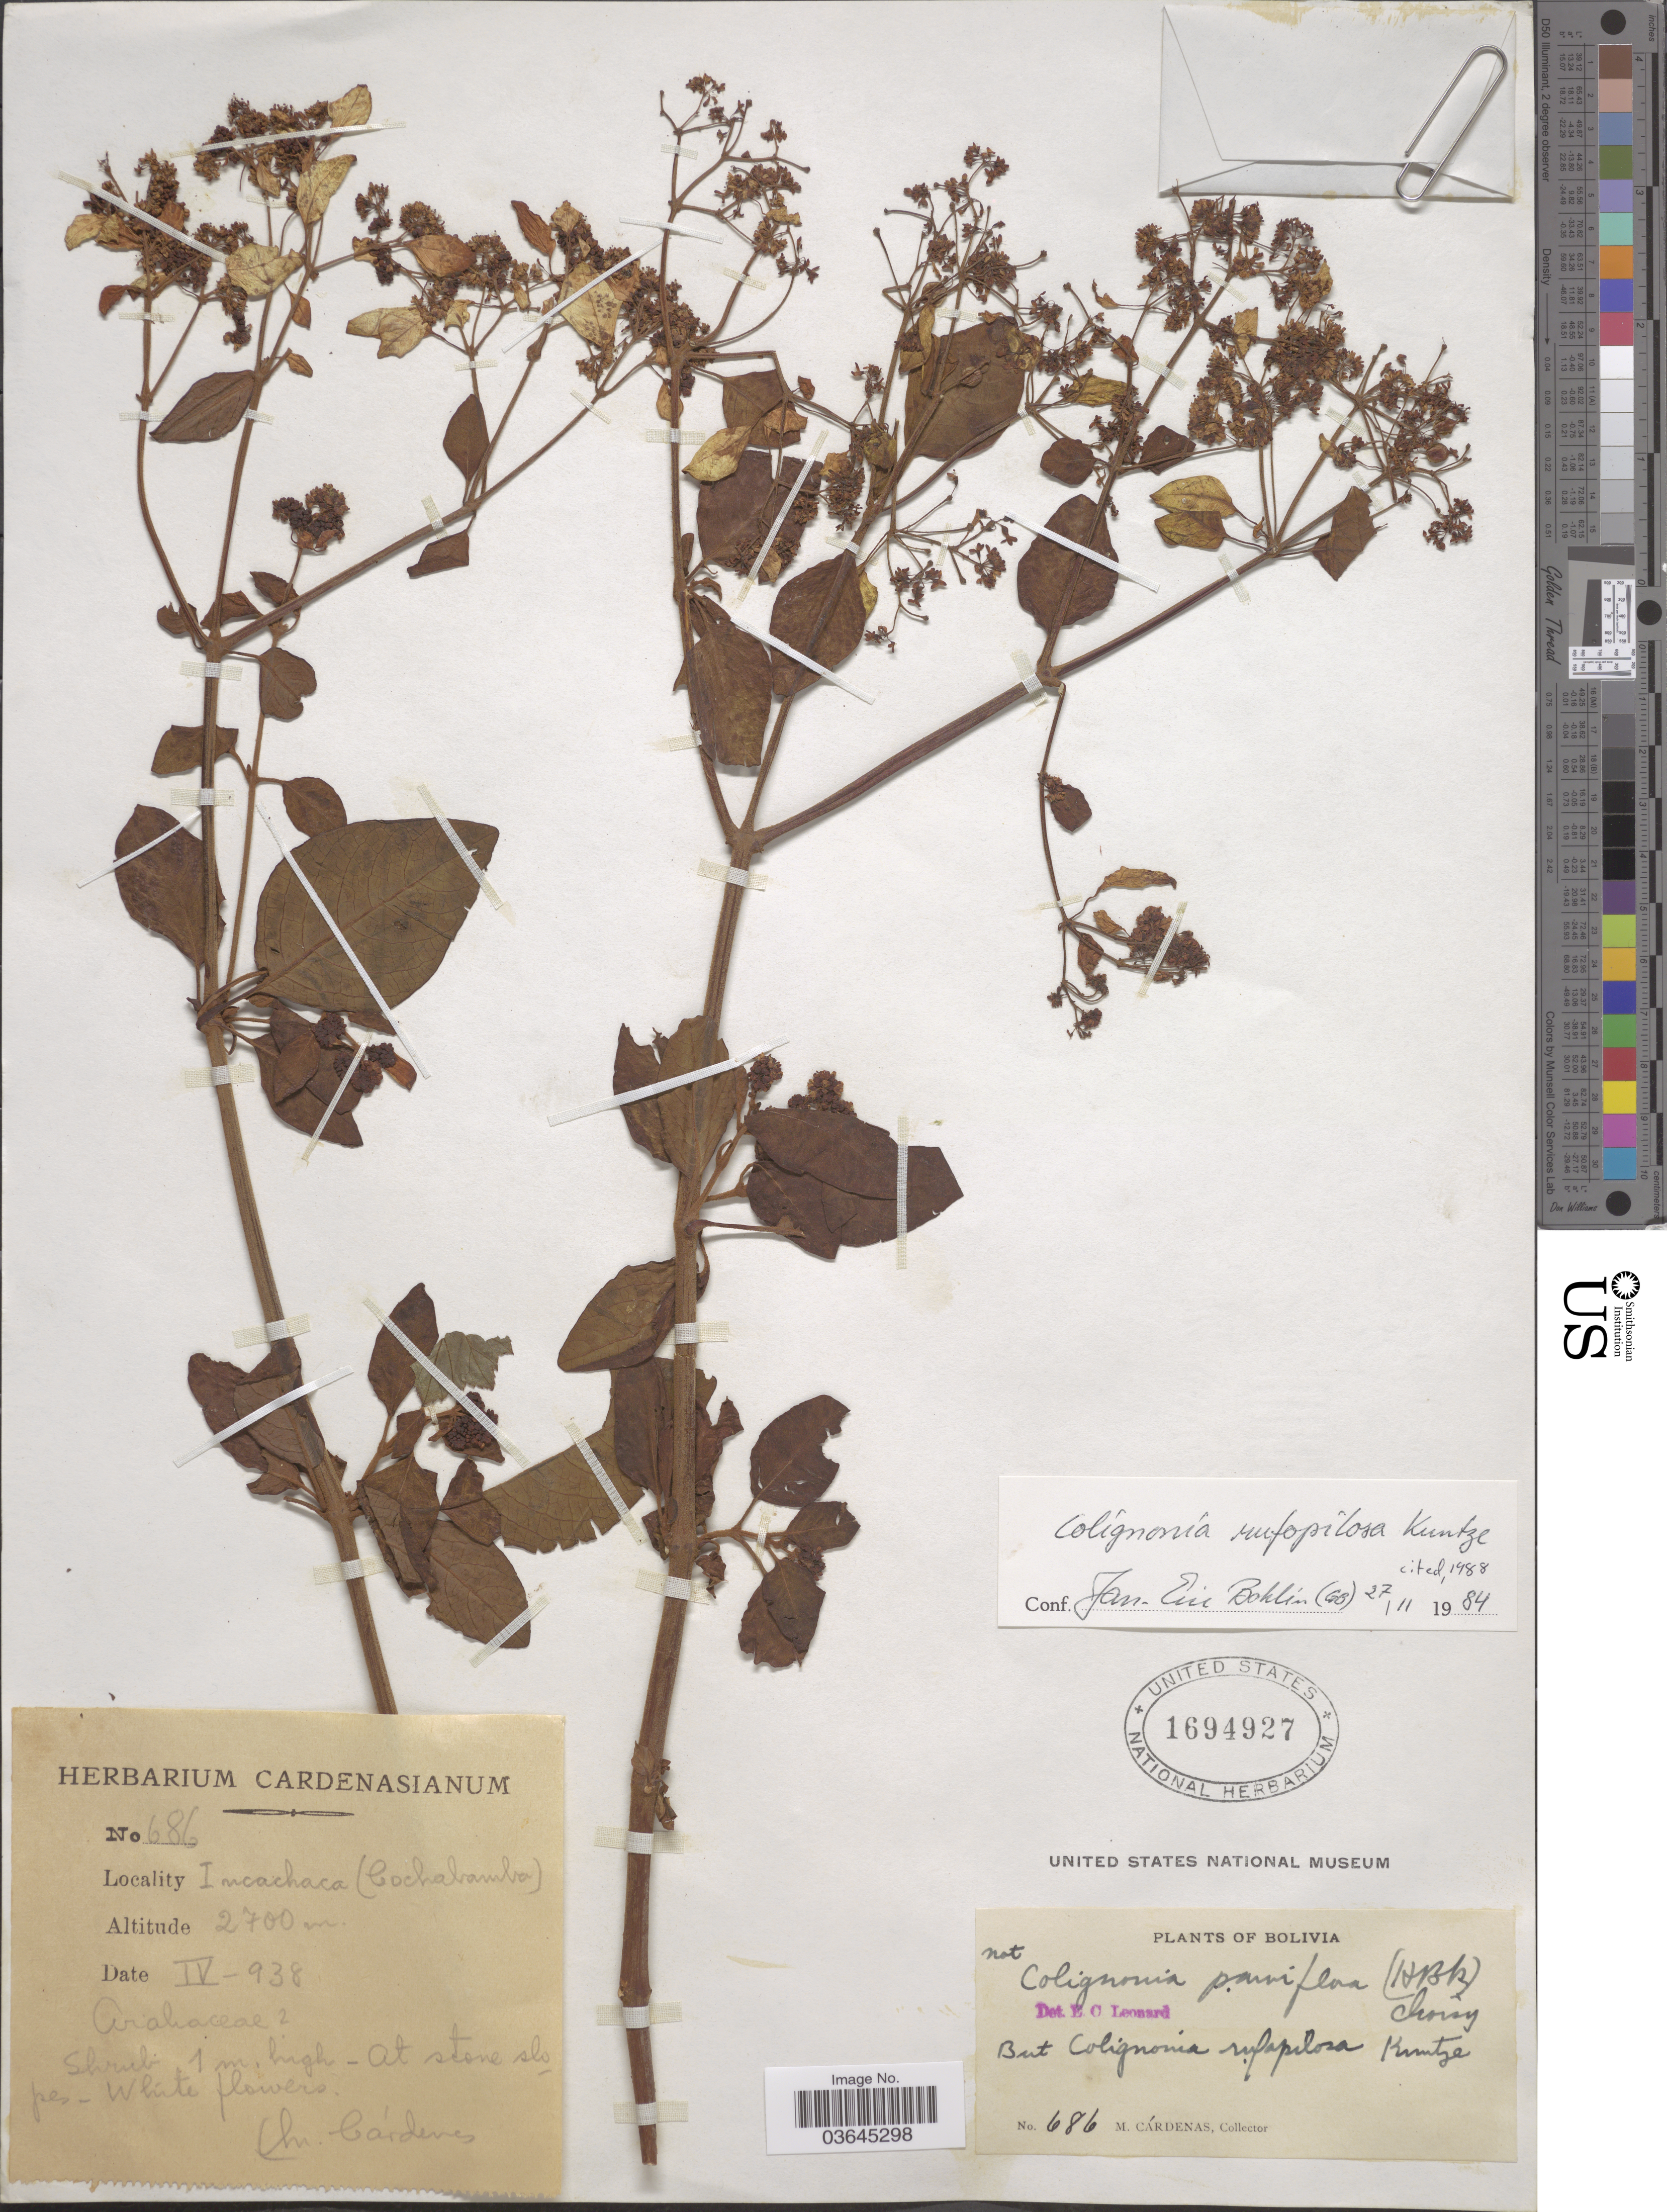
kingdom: Plantae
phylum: Tracheophyta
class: Magnoliopsida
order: Caryophyllales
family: Nyctaginaceae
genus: Colignonia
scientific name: Colignonia rufopilosa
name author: Kuntze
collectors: M. Cárdenas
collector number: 686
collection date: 1938-04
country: Bolivia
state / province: Cochabamba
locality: Incachaca.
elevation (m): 2700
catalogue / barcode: US 1694927